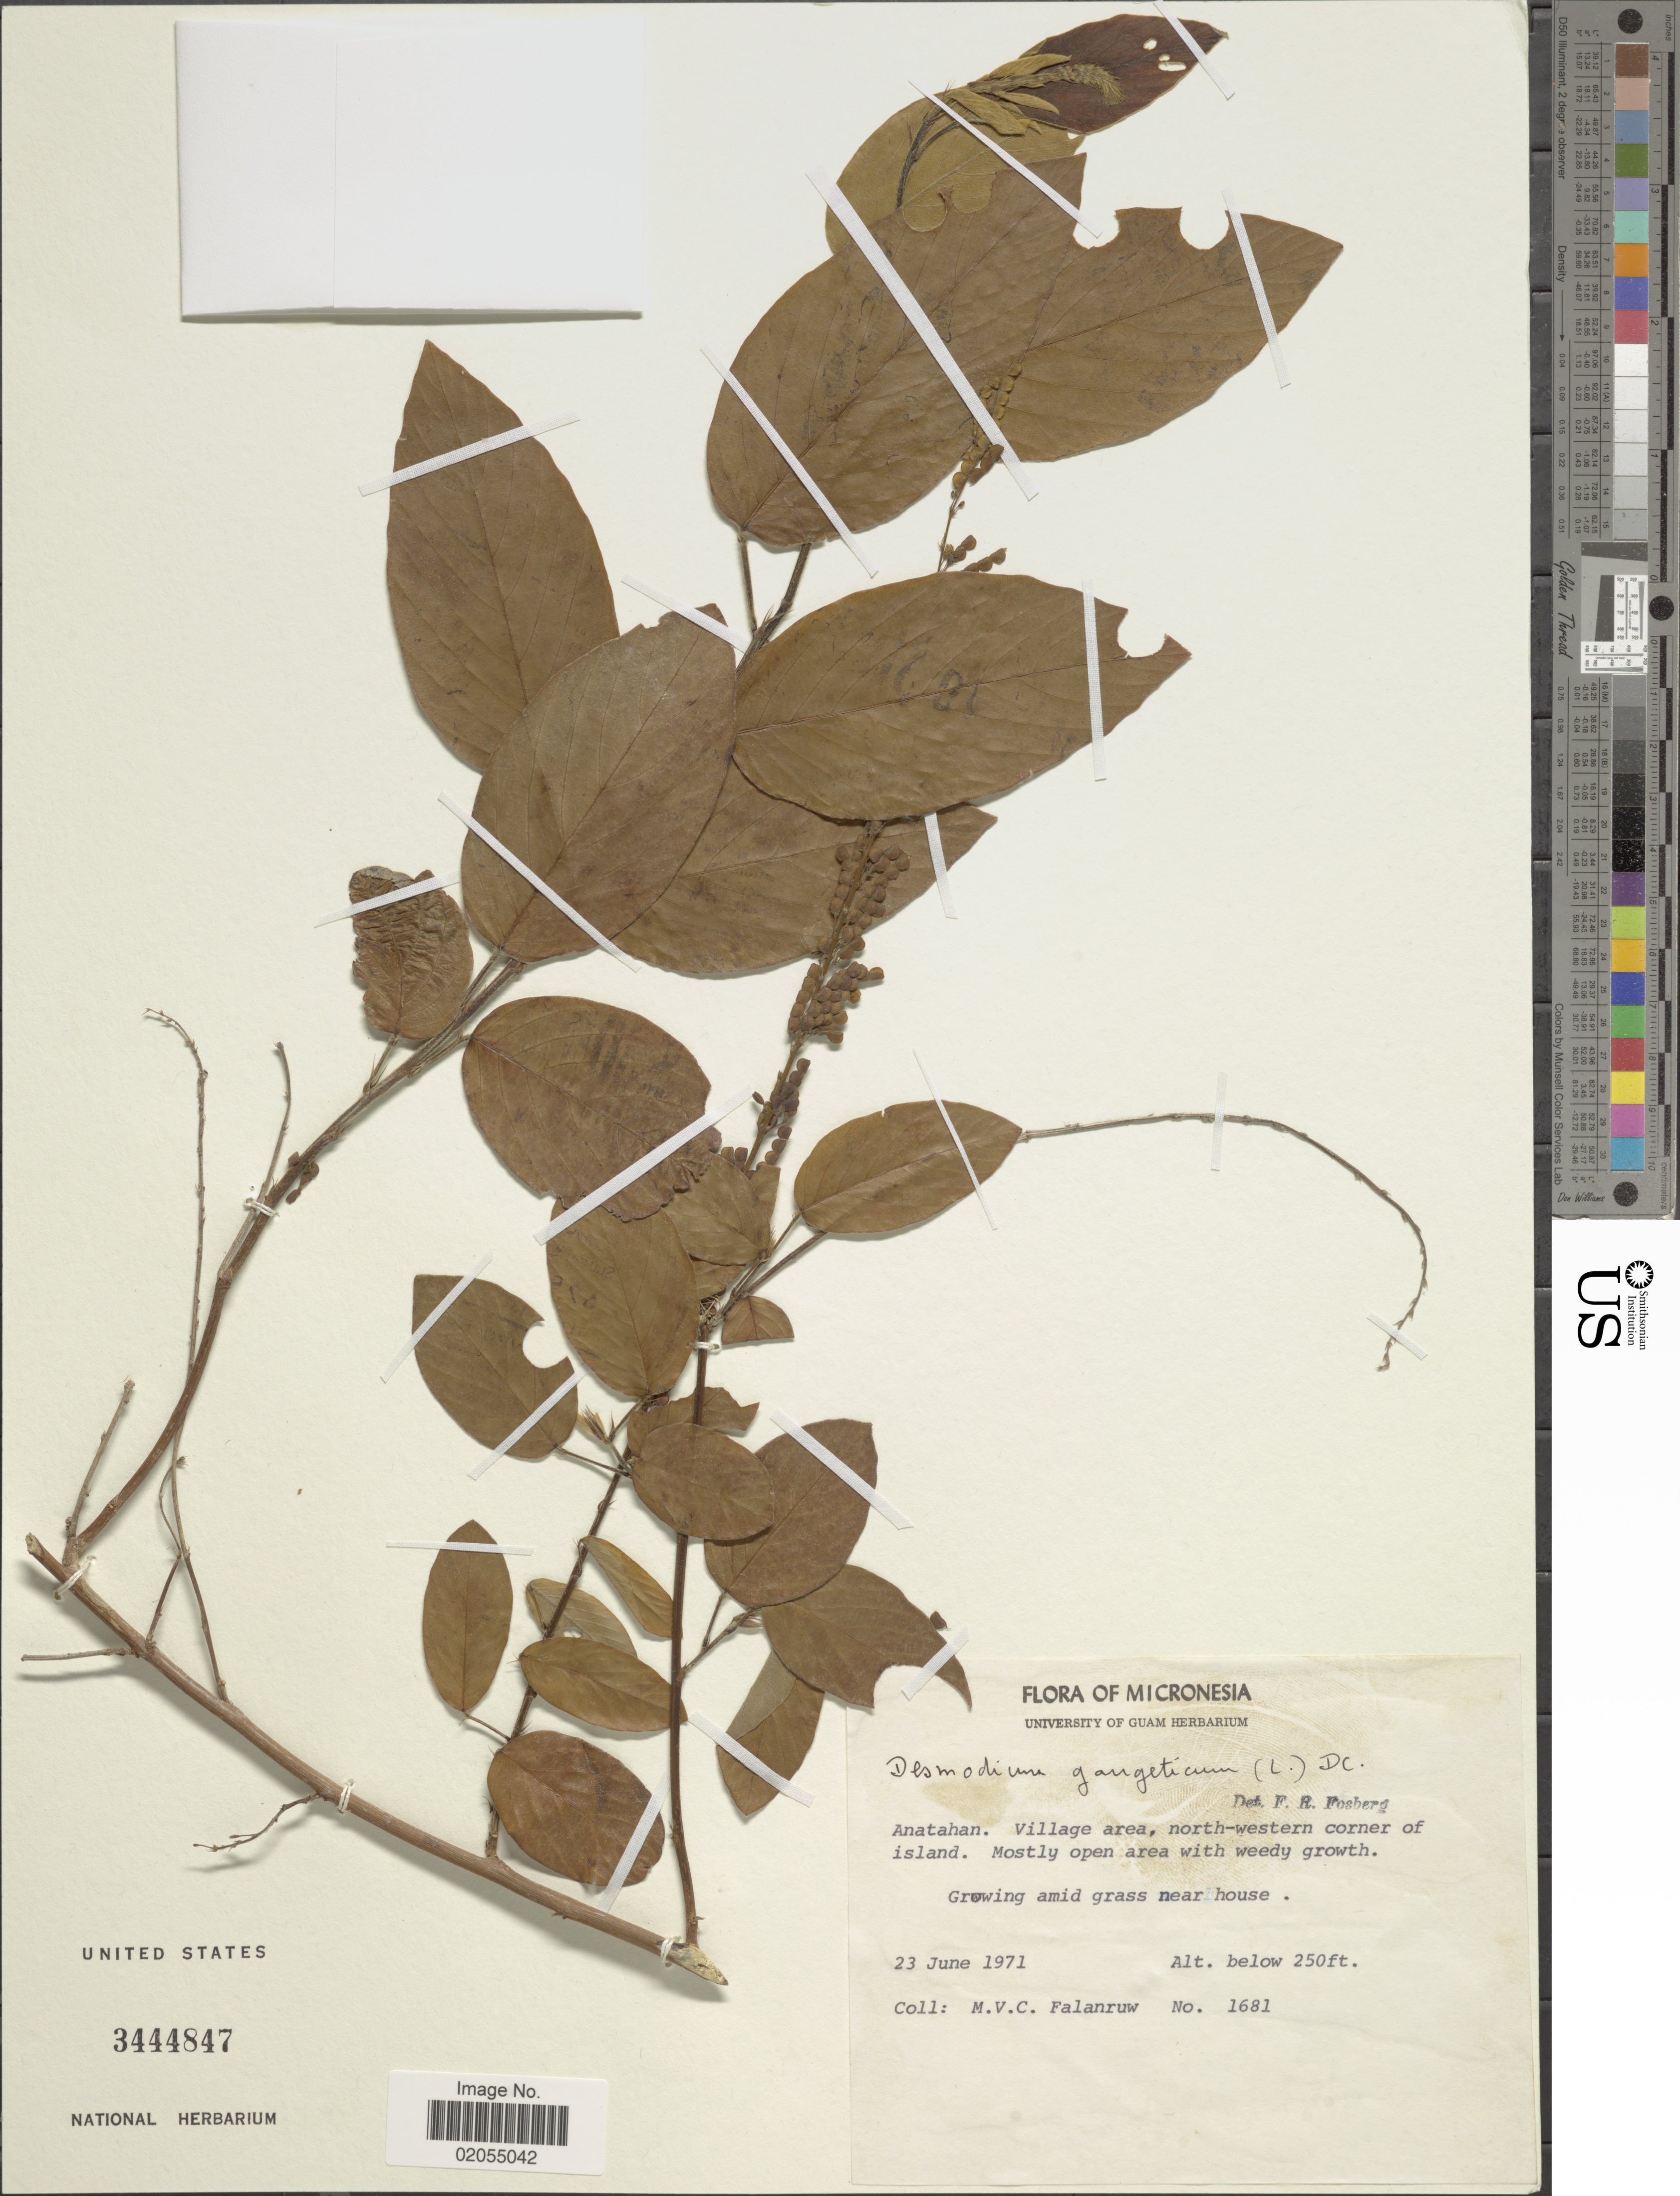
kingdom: Plantae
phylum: Tracheophyta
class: Magnoliopsida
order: Fabales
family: Fabaceae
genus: Pleurolobus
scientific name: Pleurolobus gangeticus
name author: (L.) J. St.-Hil. ex H. Ohashi & K. Ohashi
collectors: M. V. Falanruw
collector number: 1681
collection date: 1971-06-23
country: Northern Mariana Islands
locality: Micronesia. Anatahan. Village area, north-western corner of island.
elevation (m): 76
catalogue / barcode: US 3444847